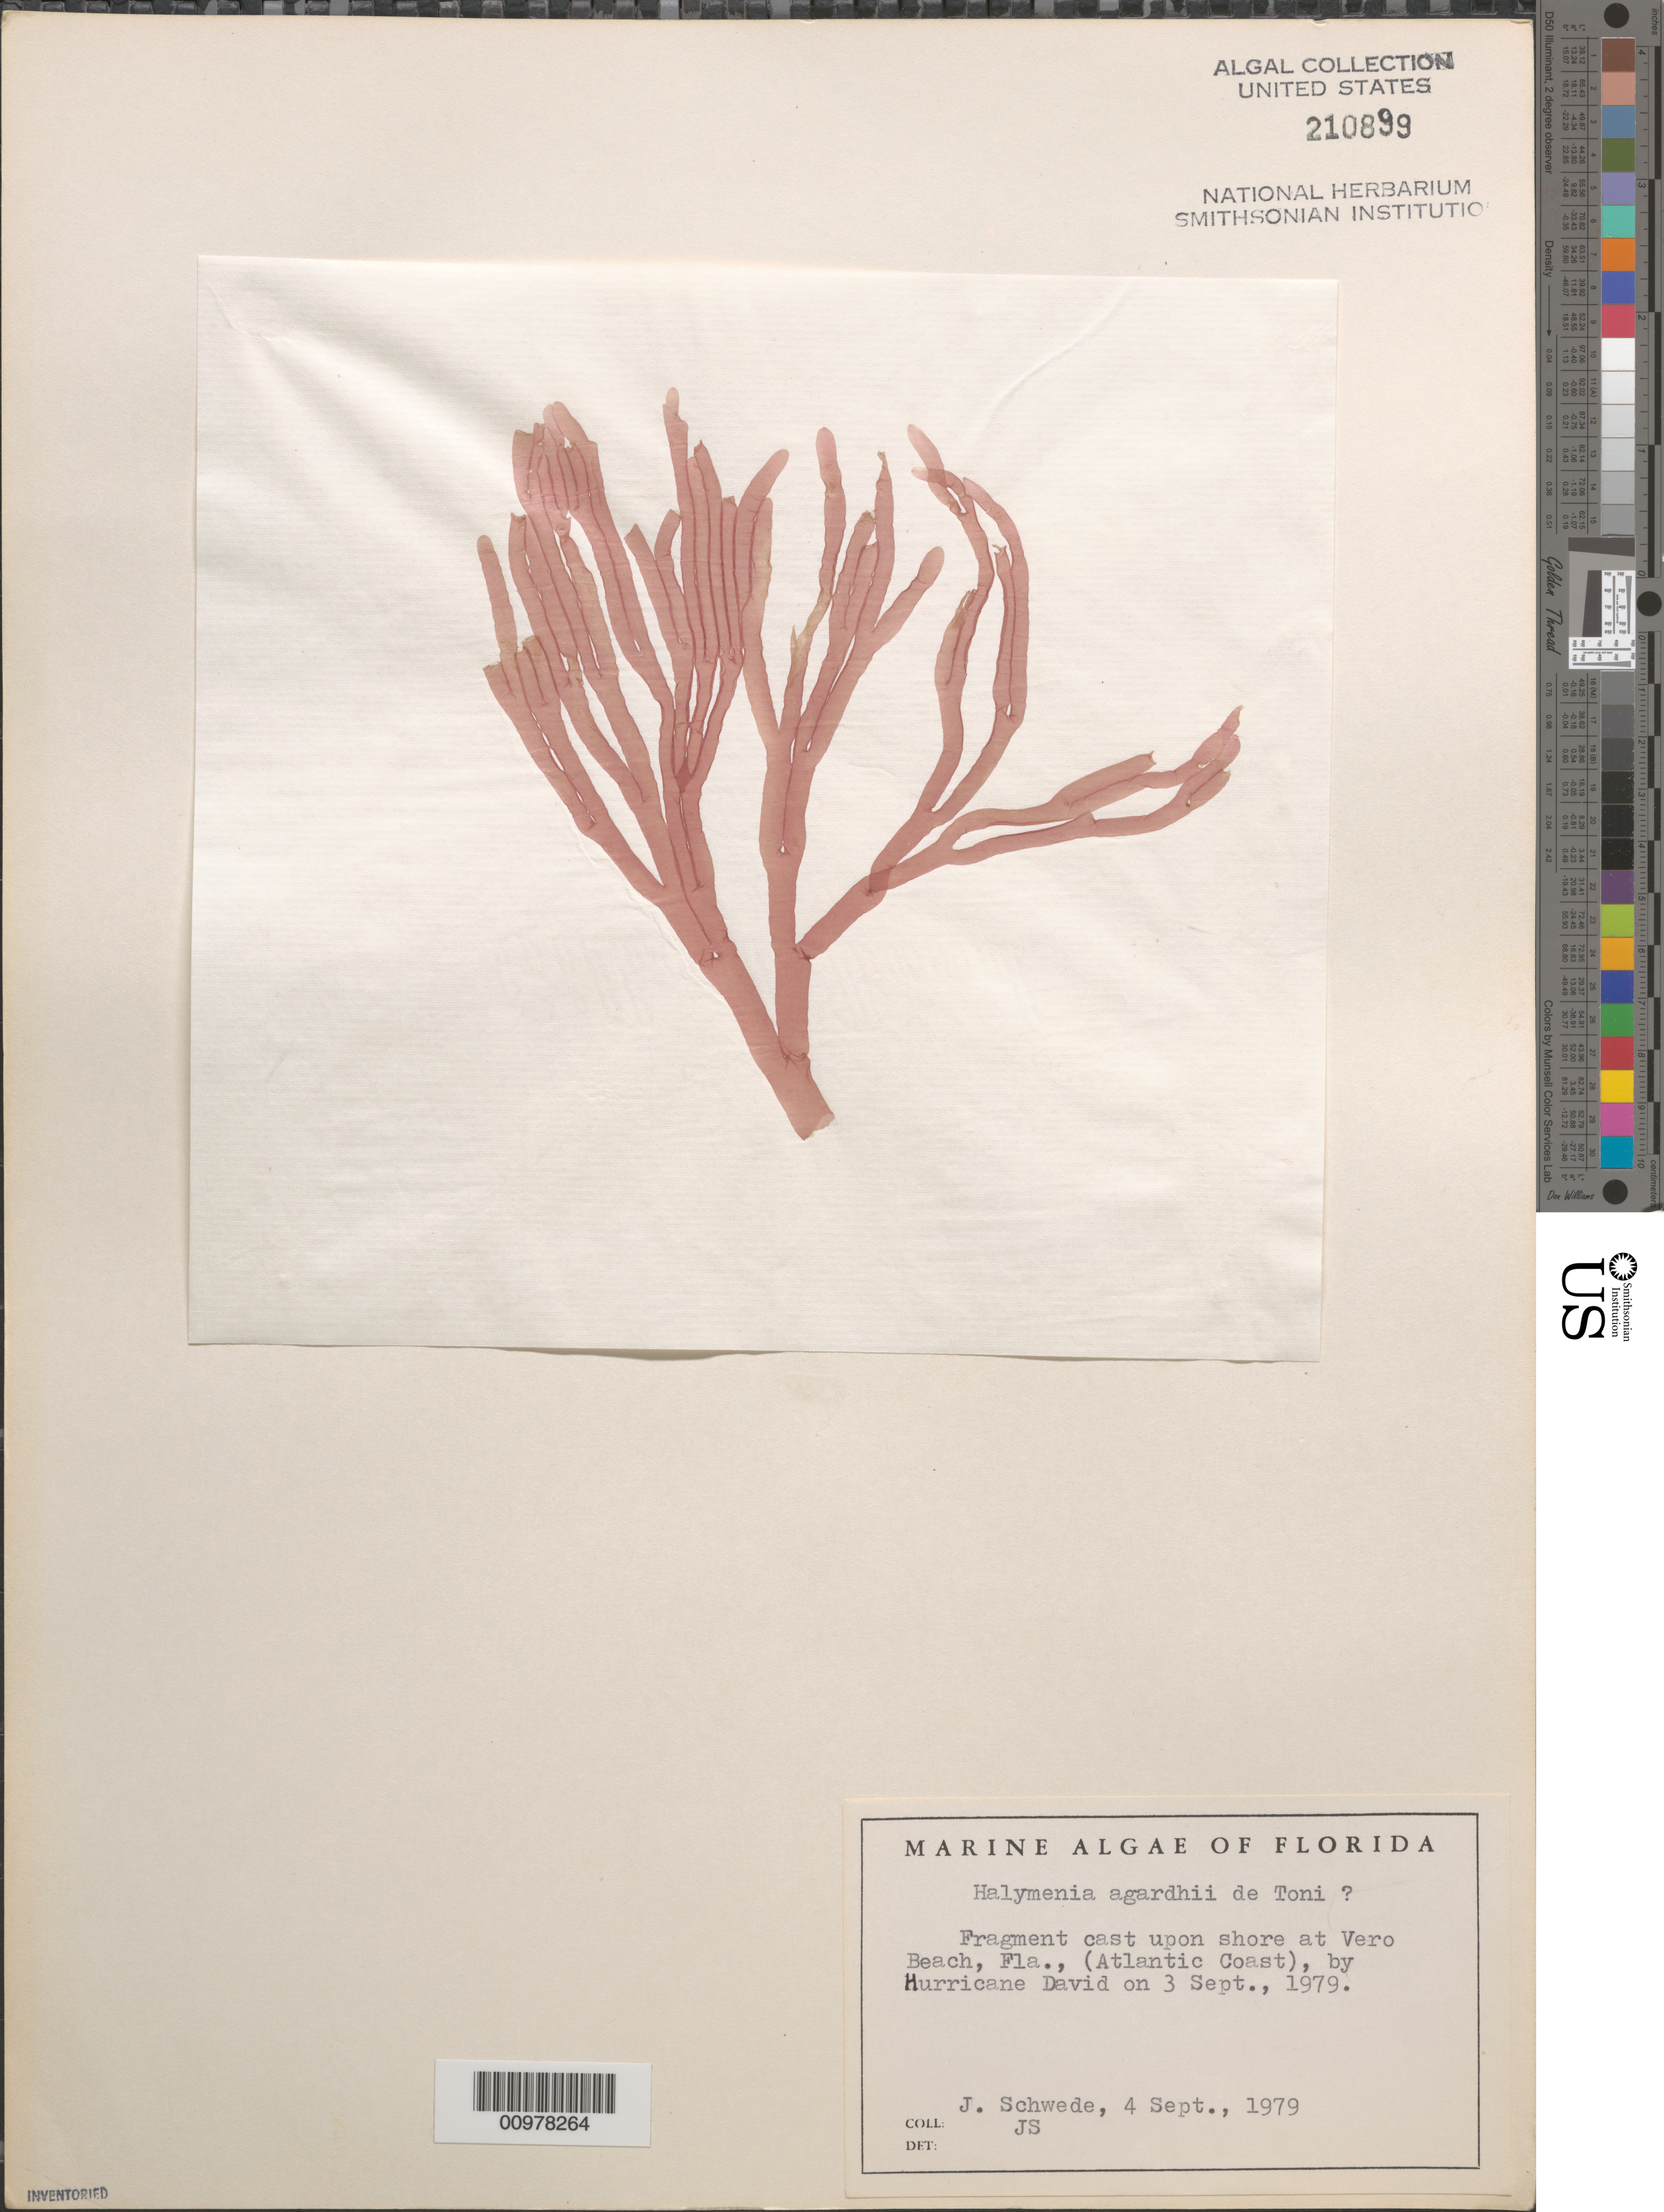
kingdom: Plantae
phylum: Rhodophyta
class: Florideophyceae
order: Sebdeniales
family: Sebdeniaceae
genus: Sebdenia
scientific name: Sebdenia flabellata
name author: (J. Agardh) P.G. Parkinson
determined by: Algae name updating Project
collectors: J. Schwede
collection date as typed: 04 Sep 1979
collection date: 1979-09-04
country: United States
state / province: Florida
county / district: Indian River County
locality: Vero Beach, Atlantic Coast, cast up by Hurricane David on 3 September 1979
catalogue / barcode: US 210899